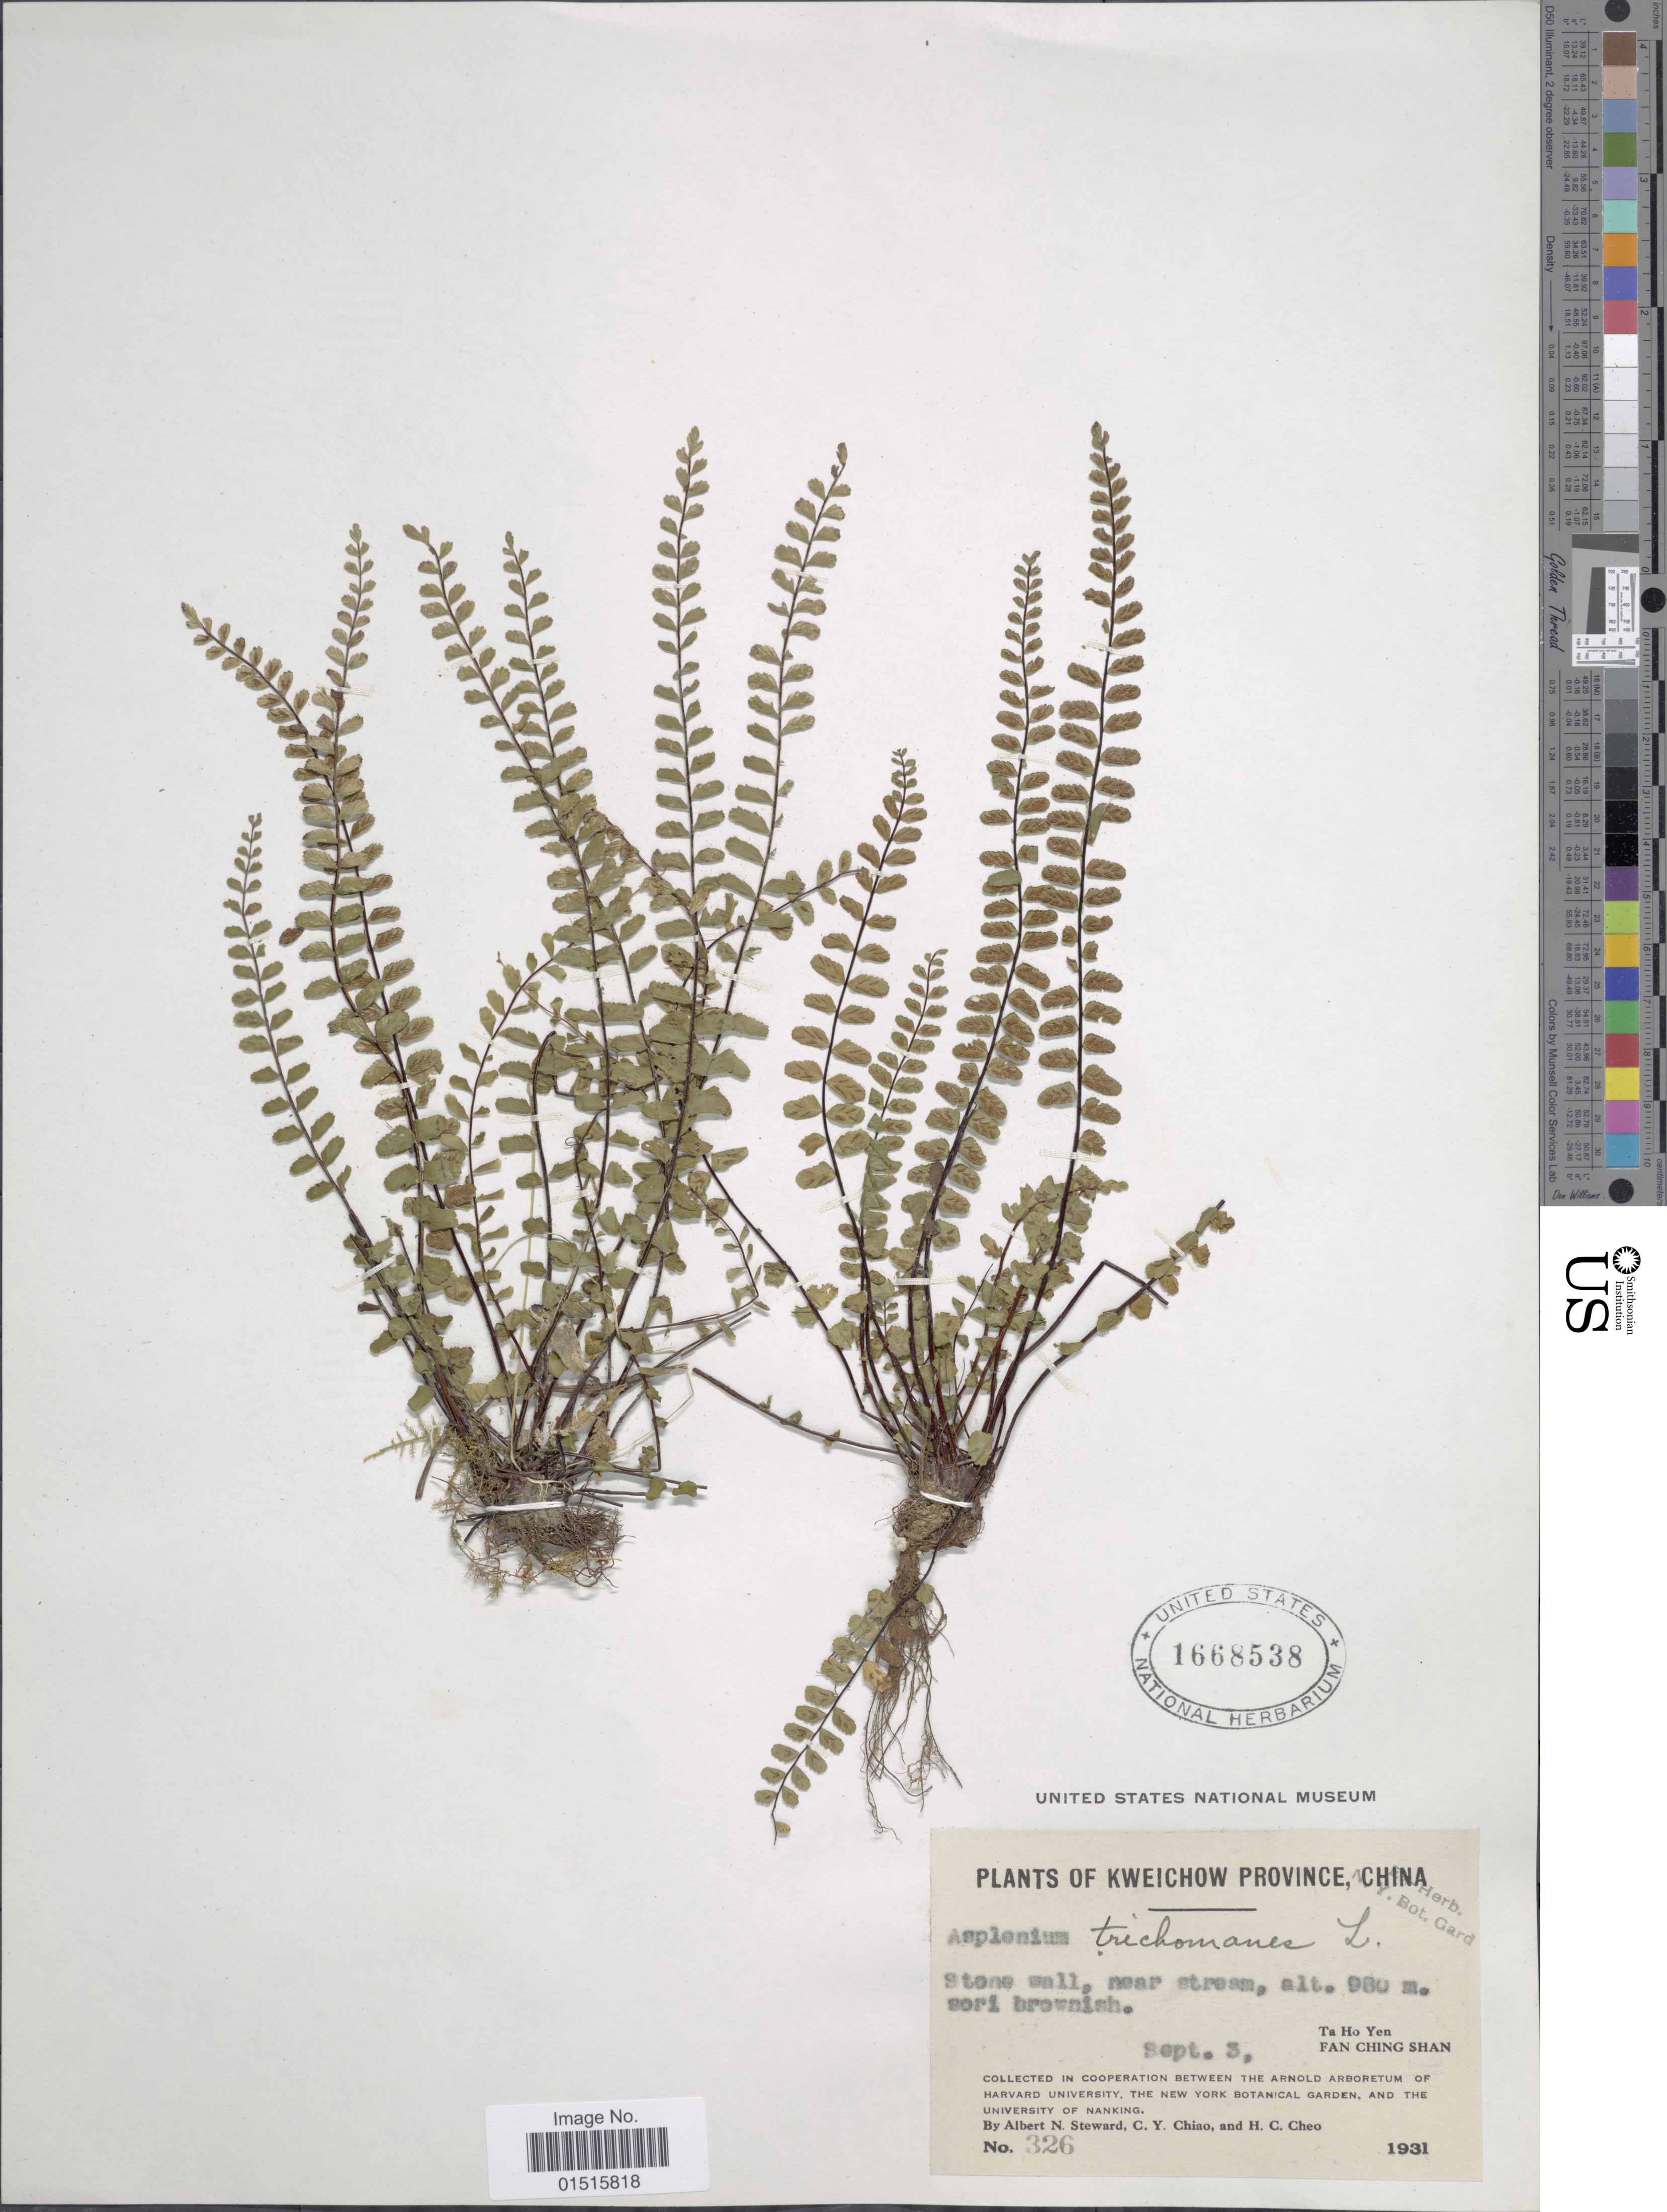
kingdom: Plantae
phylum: Tracheophyta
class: Polypodiopsida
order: Polypodiales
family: Aspleniaceae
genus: Asplenium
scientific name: Asplenium trichomanes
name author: L.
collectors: A. N. Steward, C. Y. Chiao & H. Cheo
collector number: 326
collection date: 1931-09-03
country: China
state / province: Guizhou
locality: Kweichow, To Ho Yen, Fan Ching Shan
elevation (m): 980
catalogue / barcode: US 1668538